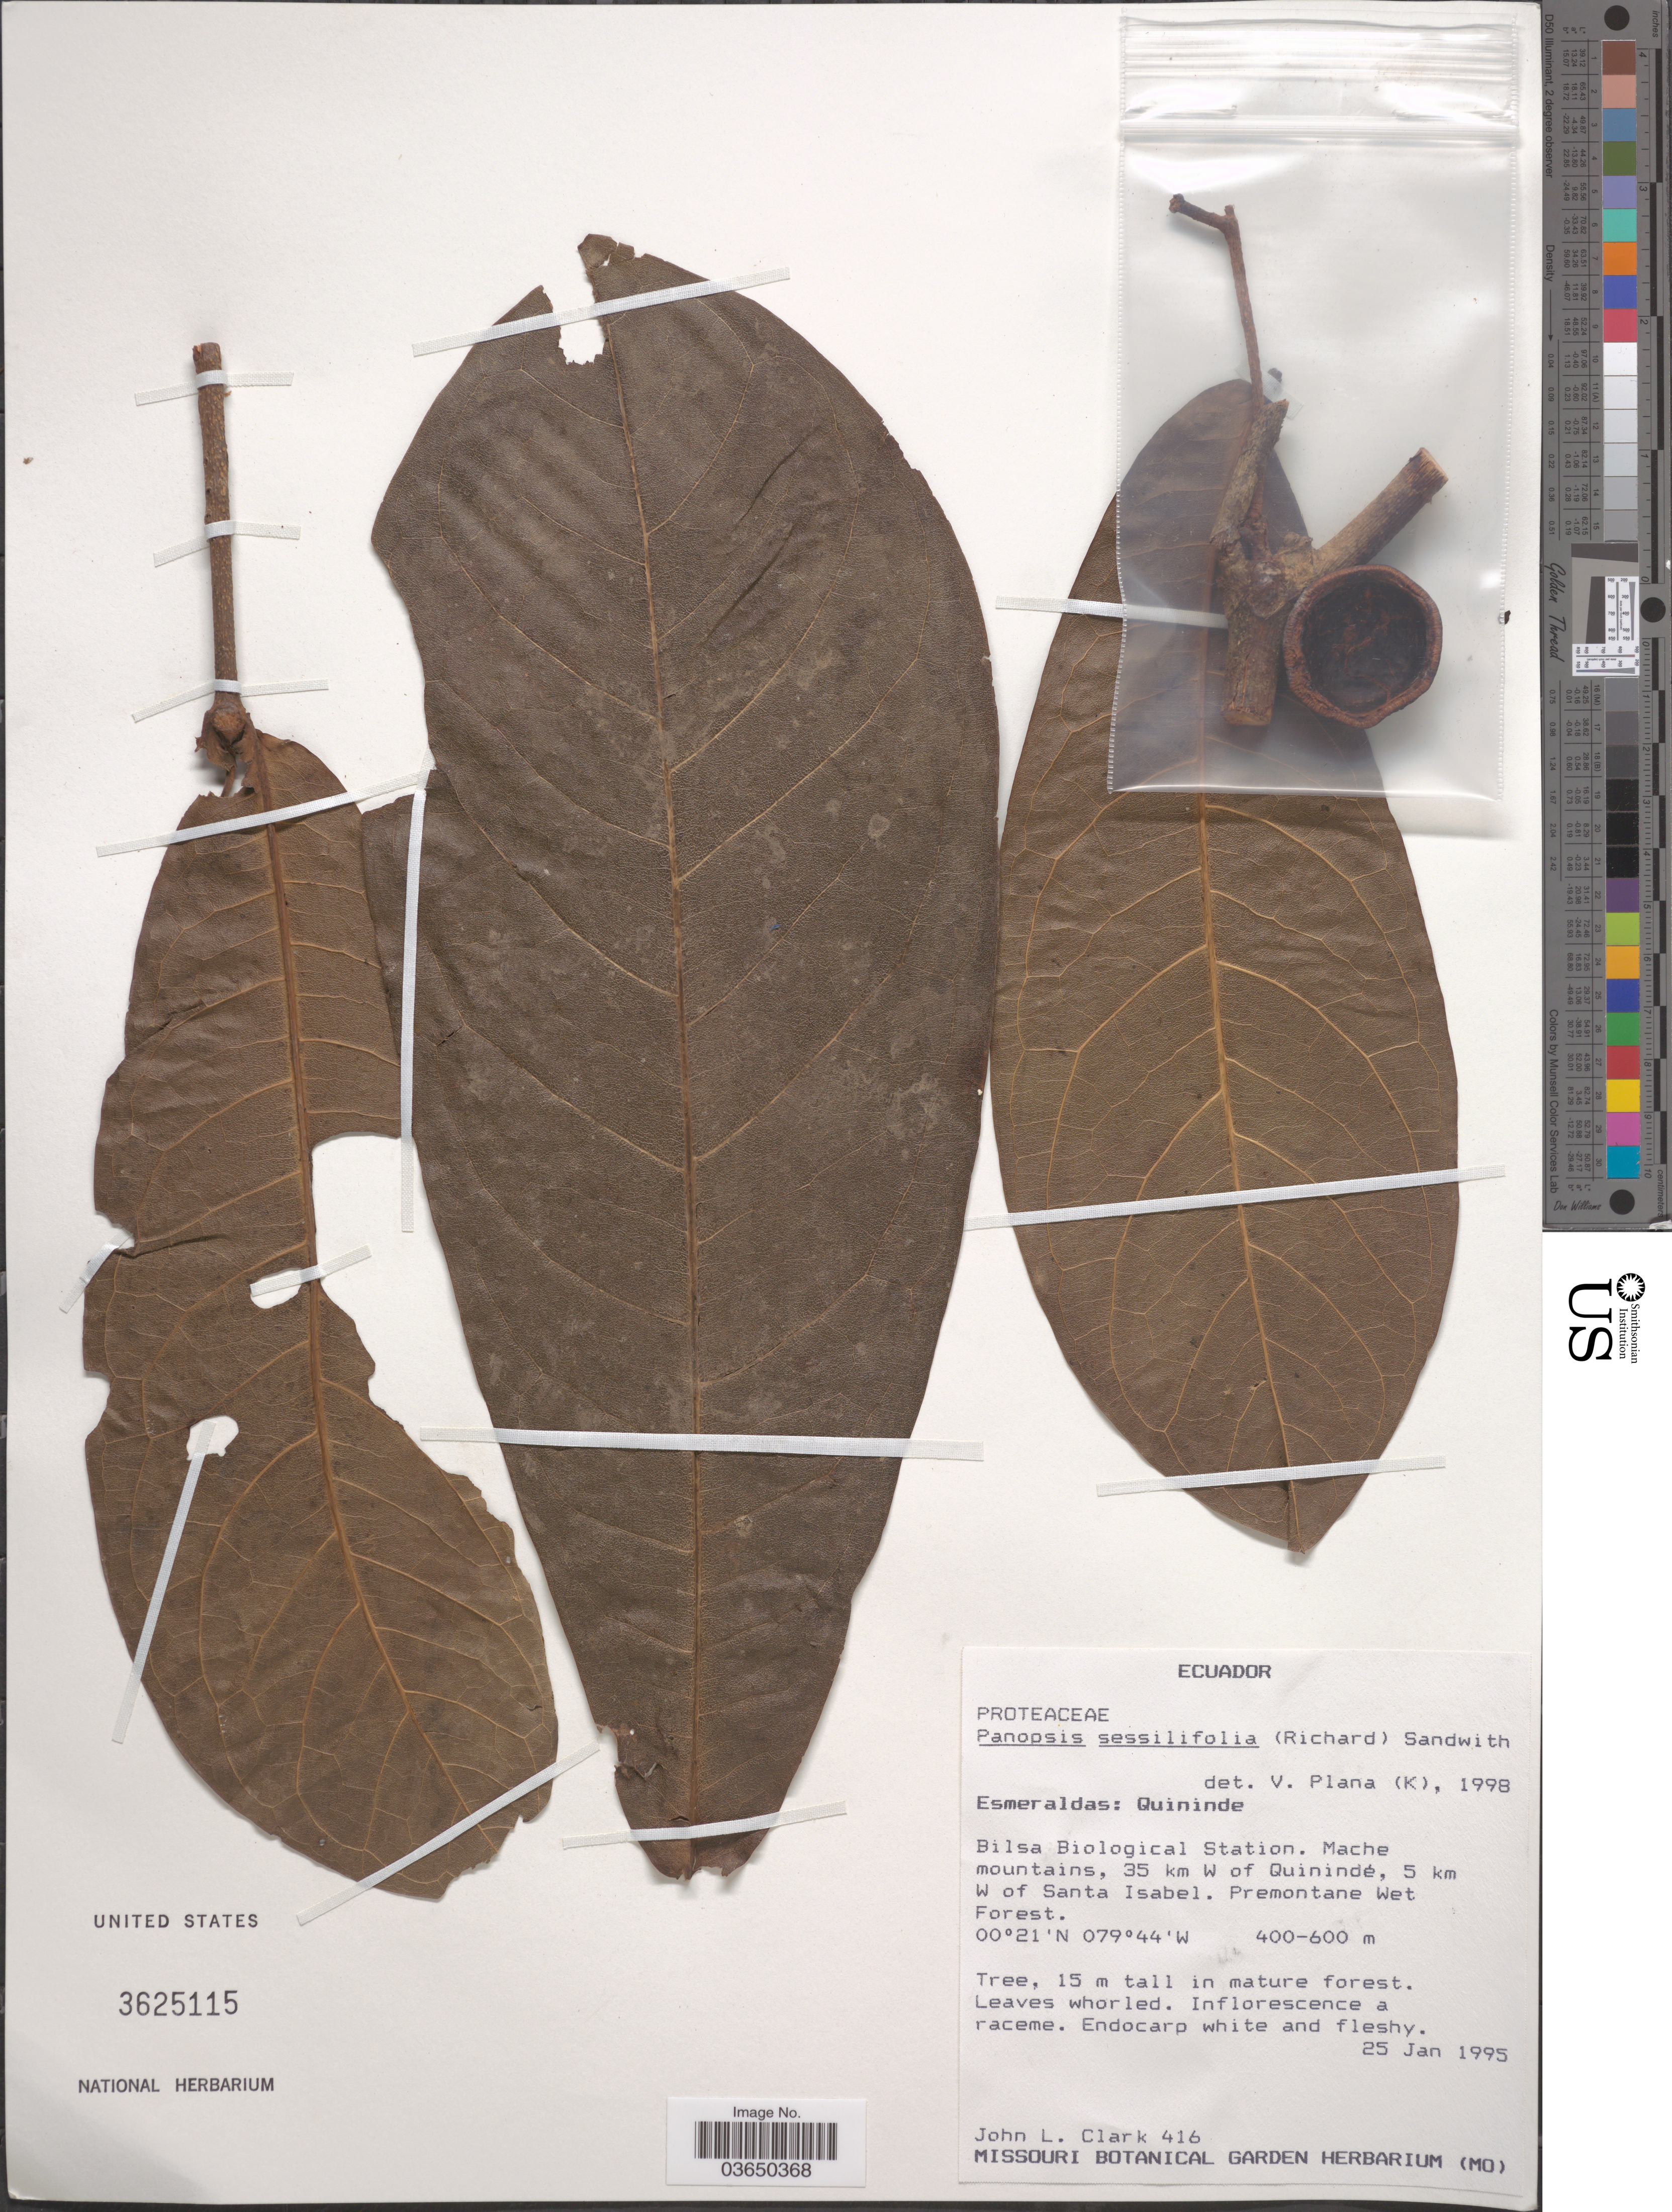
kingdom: Plantae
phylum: Tracheophyta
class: Magnoliopsida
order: Proteales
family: Proteaceae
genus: Panopsis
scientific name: Panopsis sessilifolia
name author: (Rich.) Sandwith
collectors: J. L. Clark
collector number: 416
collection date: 1995-01-25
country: Ecuador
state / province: Esmeraldas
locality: Quininde. Bilsa Biological Station. Mache mountains, 35 km W of Quinindé, 5 km W of Santa Isabel.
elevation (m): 400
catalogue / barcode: US 3625115